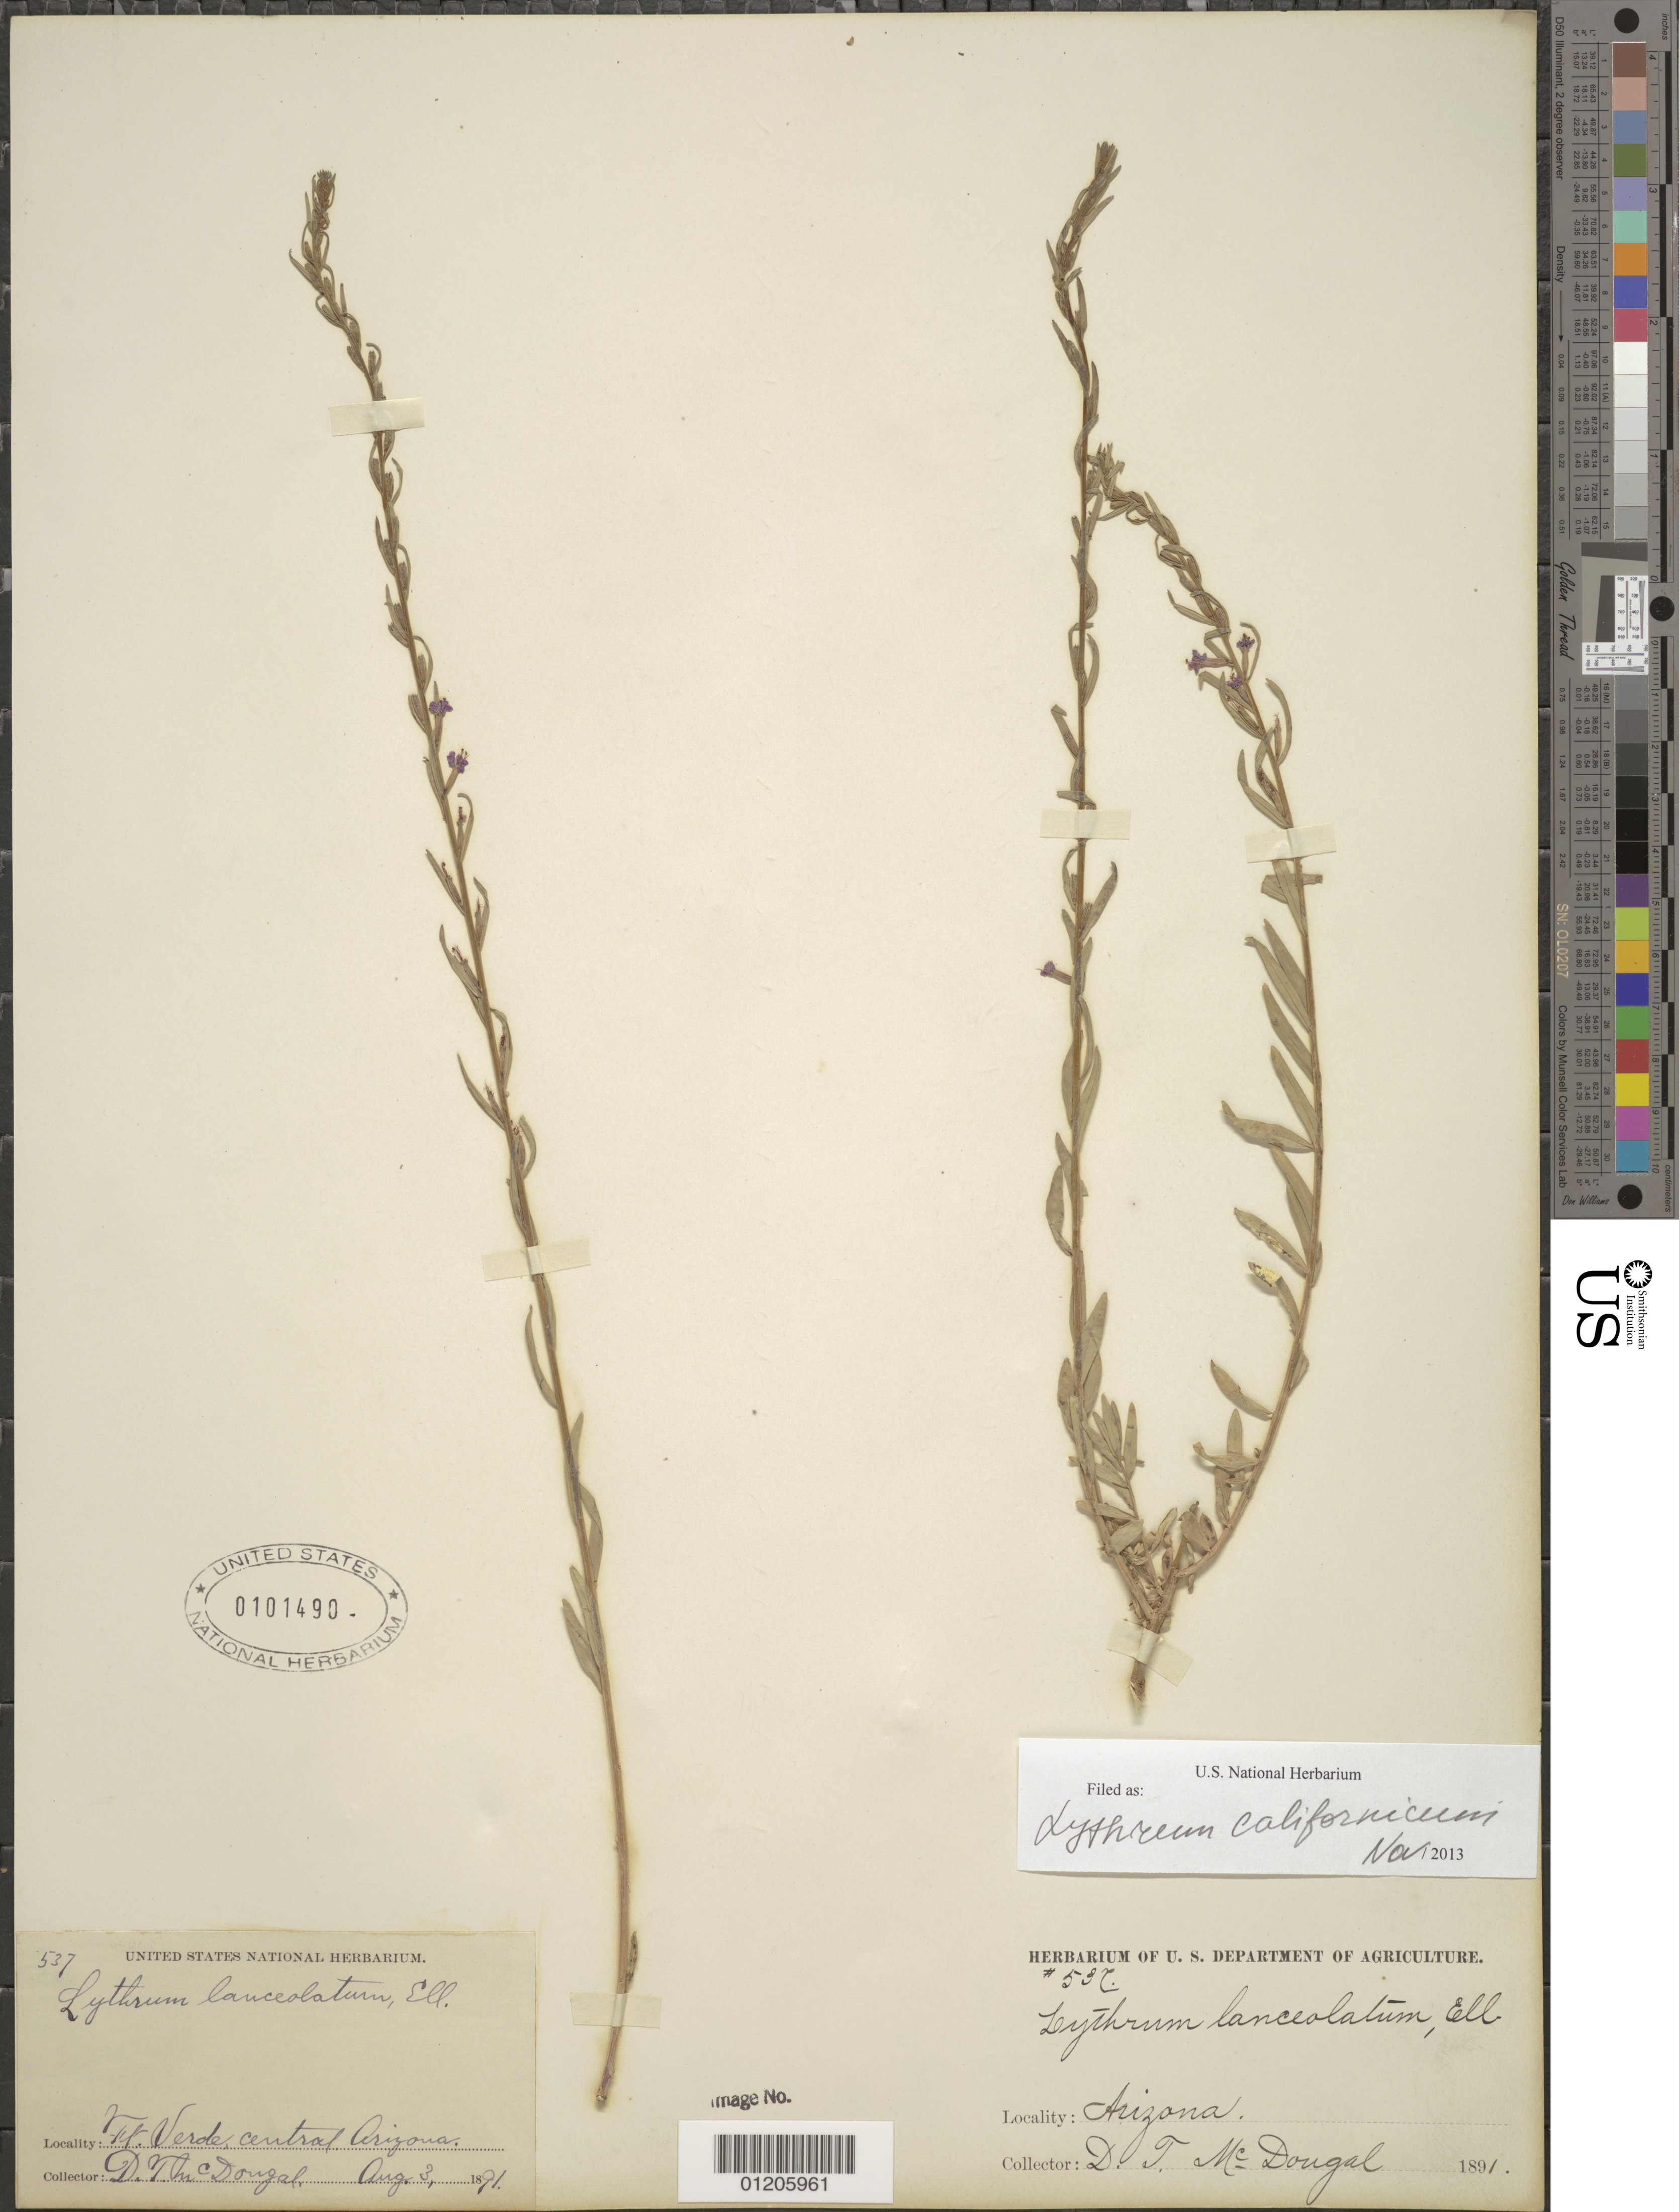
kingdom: Plantae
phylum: Tracheophyta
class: Magnoliopsida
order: Myrtales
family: Lythraceae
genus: Lythrum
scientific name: Lythrum californicum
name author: Torr. & A. Gray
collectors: D. T. MacDougal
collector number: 537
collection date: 1891-08-03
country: United States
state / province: Arizona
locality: Ft. Verde, central Arizona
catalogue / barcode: US 101490